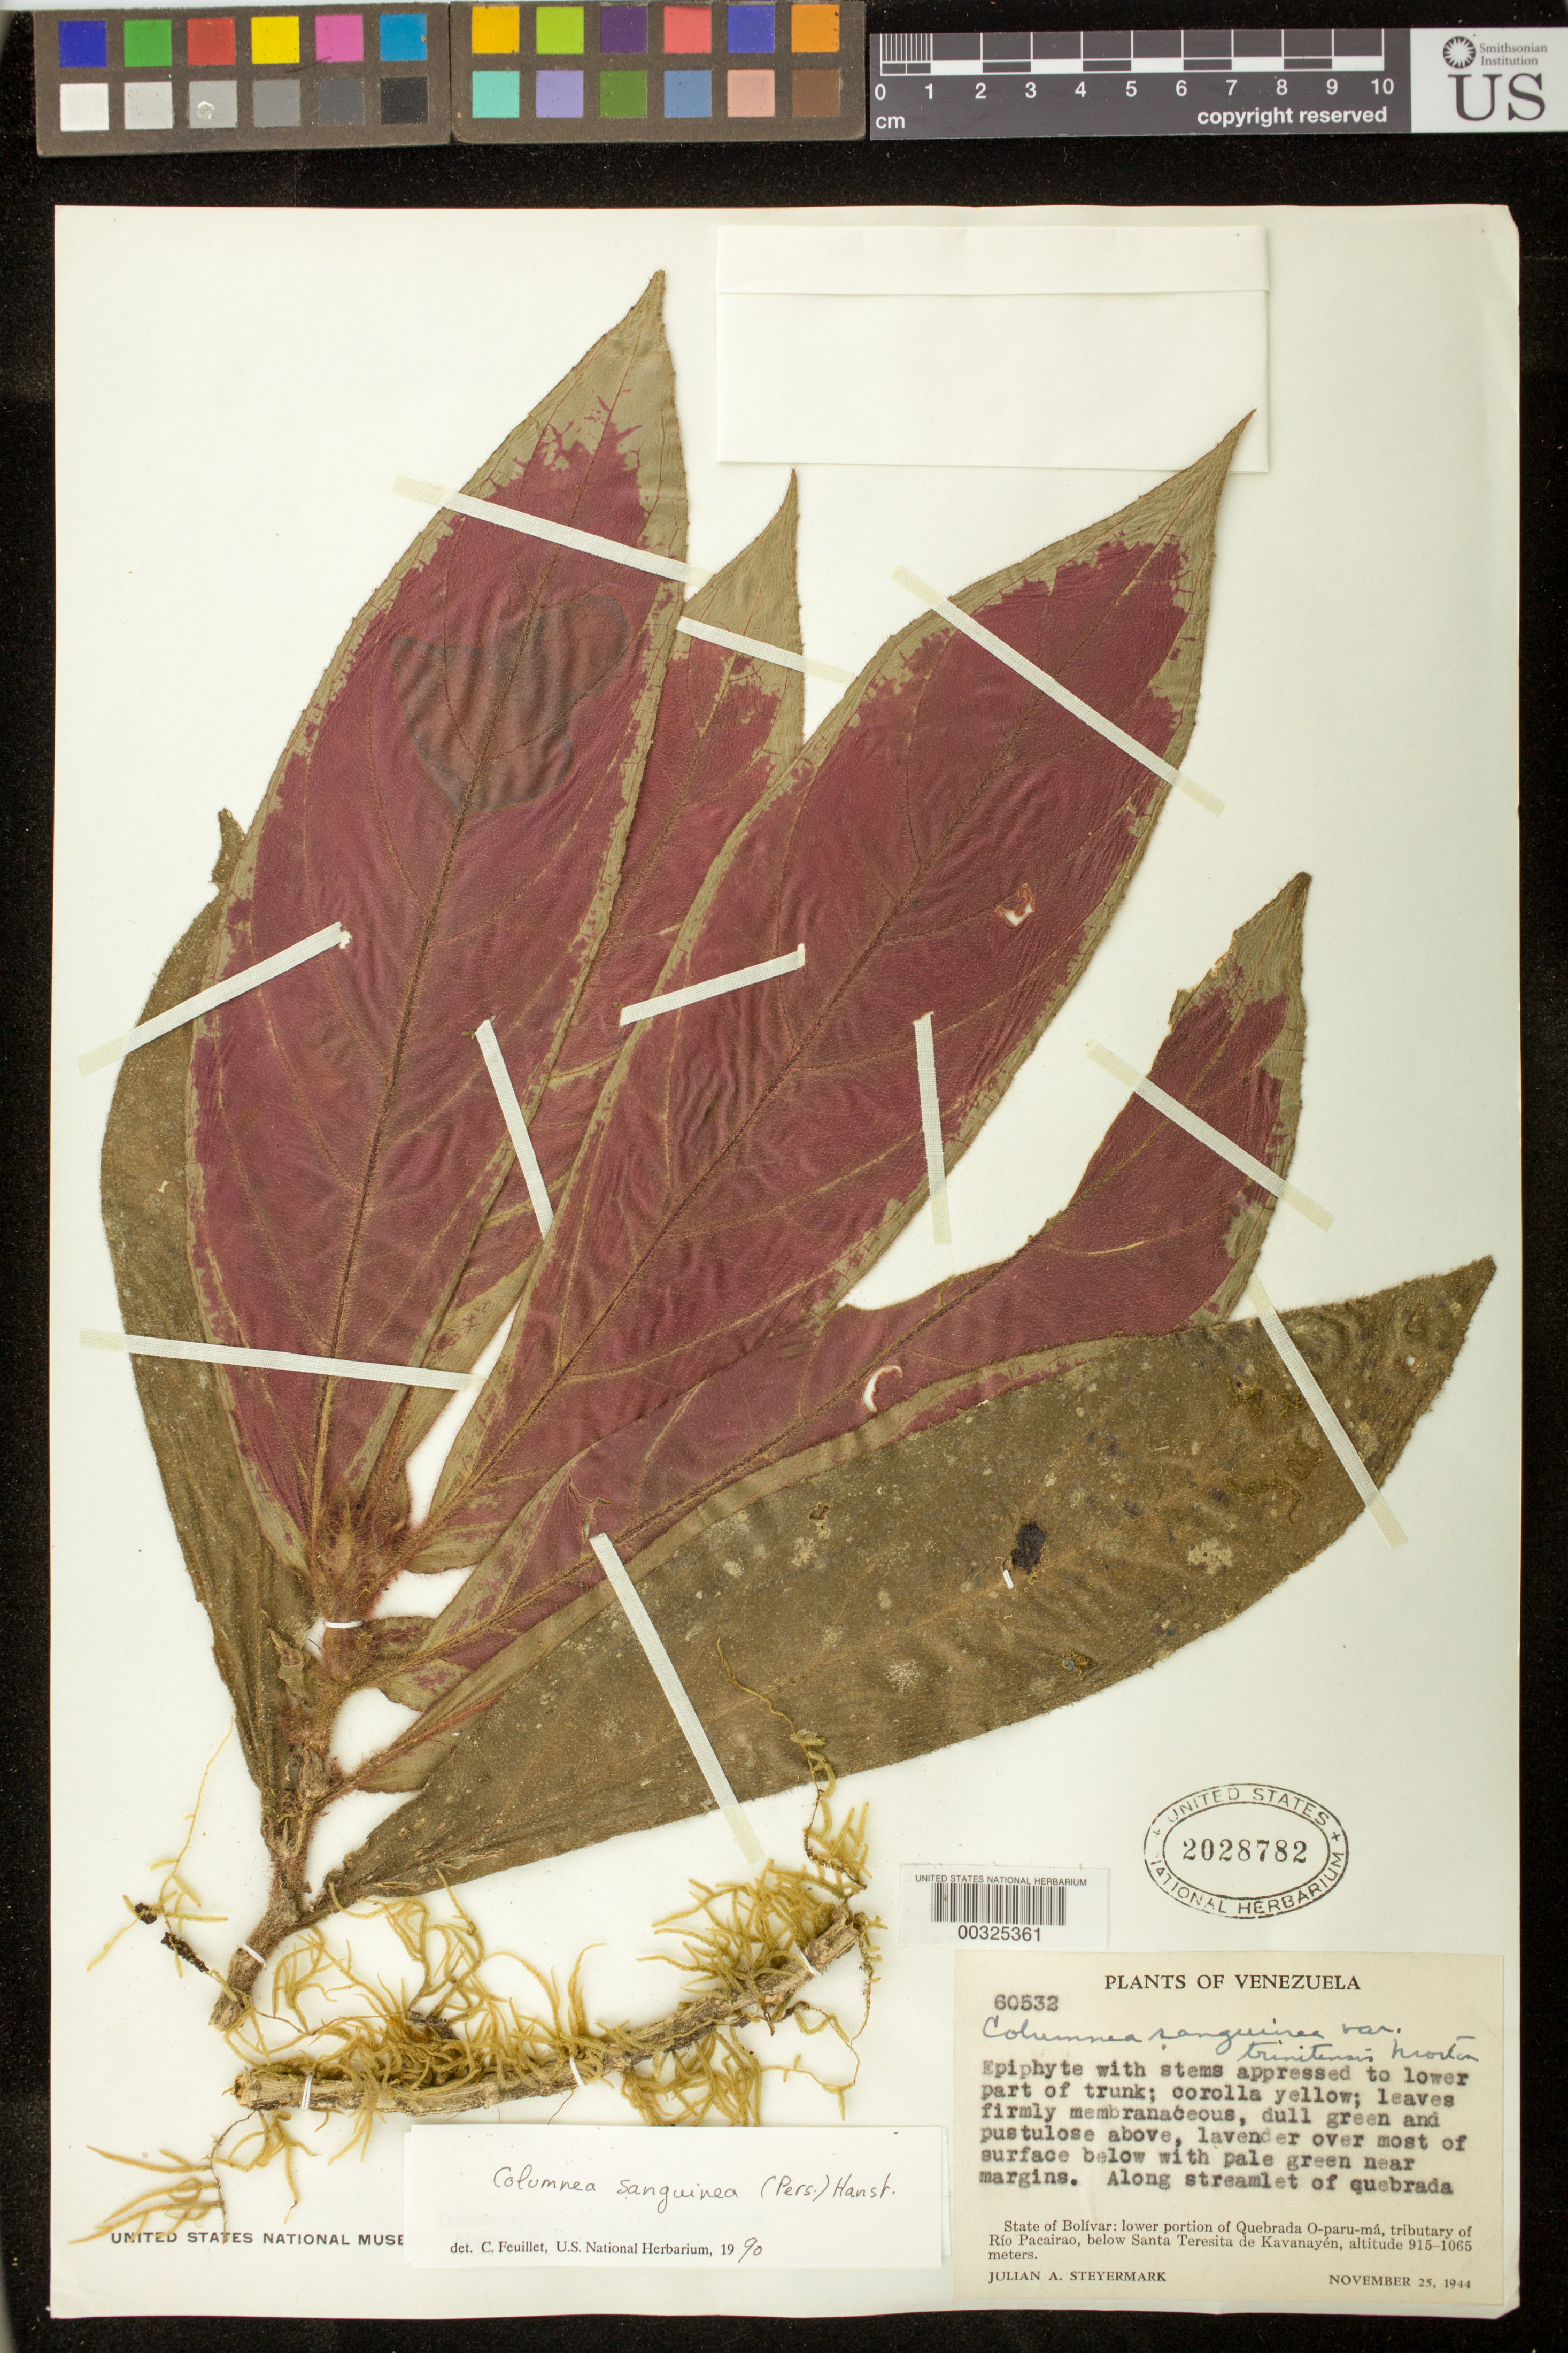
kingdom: Plantae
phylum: Tracheophyta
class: Magnoliopsida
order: Lamiales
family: Gesneriaceae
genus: Columnea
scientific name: Columnea sanguinea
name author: (Pers.) Hanst.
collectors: J. Steyermark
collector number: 60532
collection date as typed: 25 Nov 1944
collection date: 1944-11-25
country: Venezuela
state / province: Bolívar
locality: Lower portion of Quebrada O-paru-ma, tributary of Rio pacairao, below Santa Teresita de Kavanayen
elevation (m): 915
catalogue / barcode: US 2028782